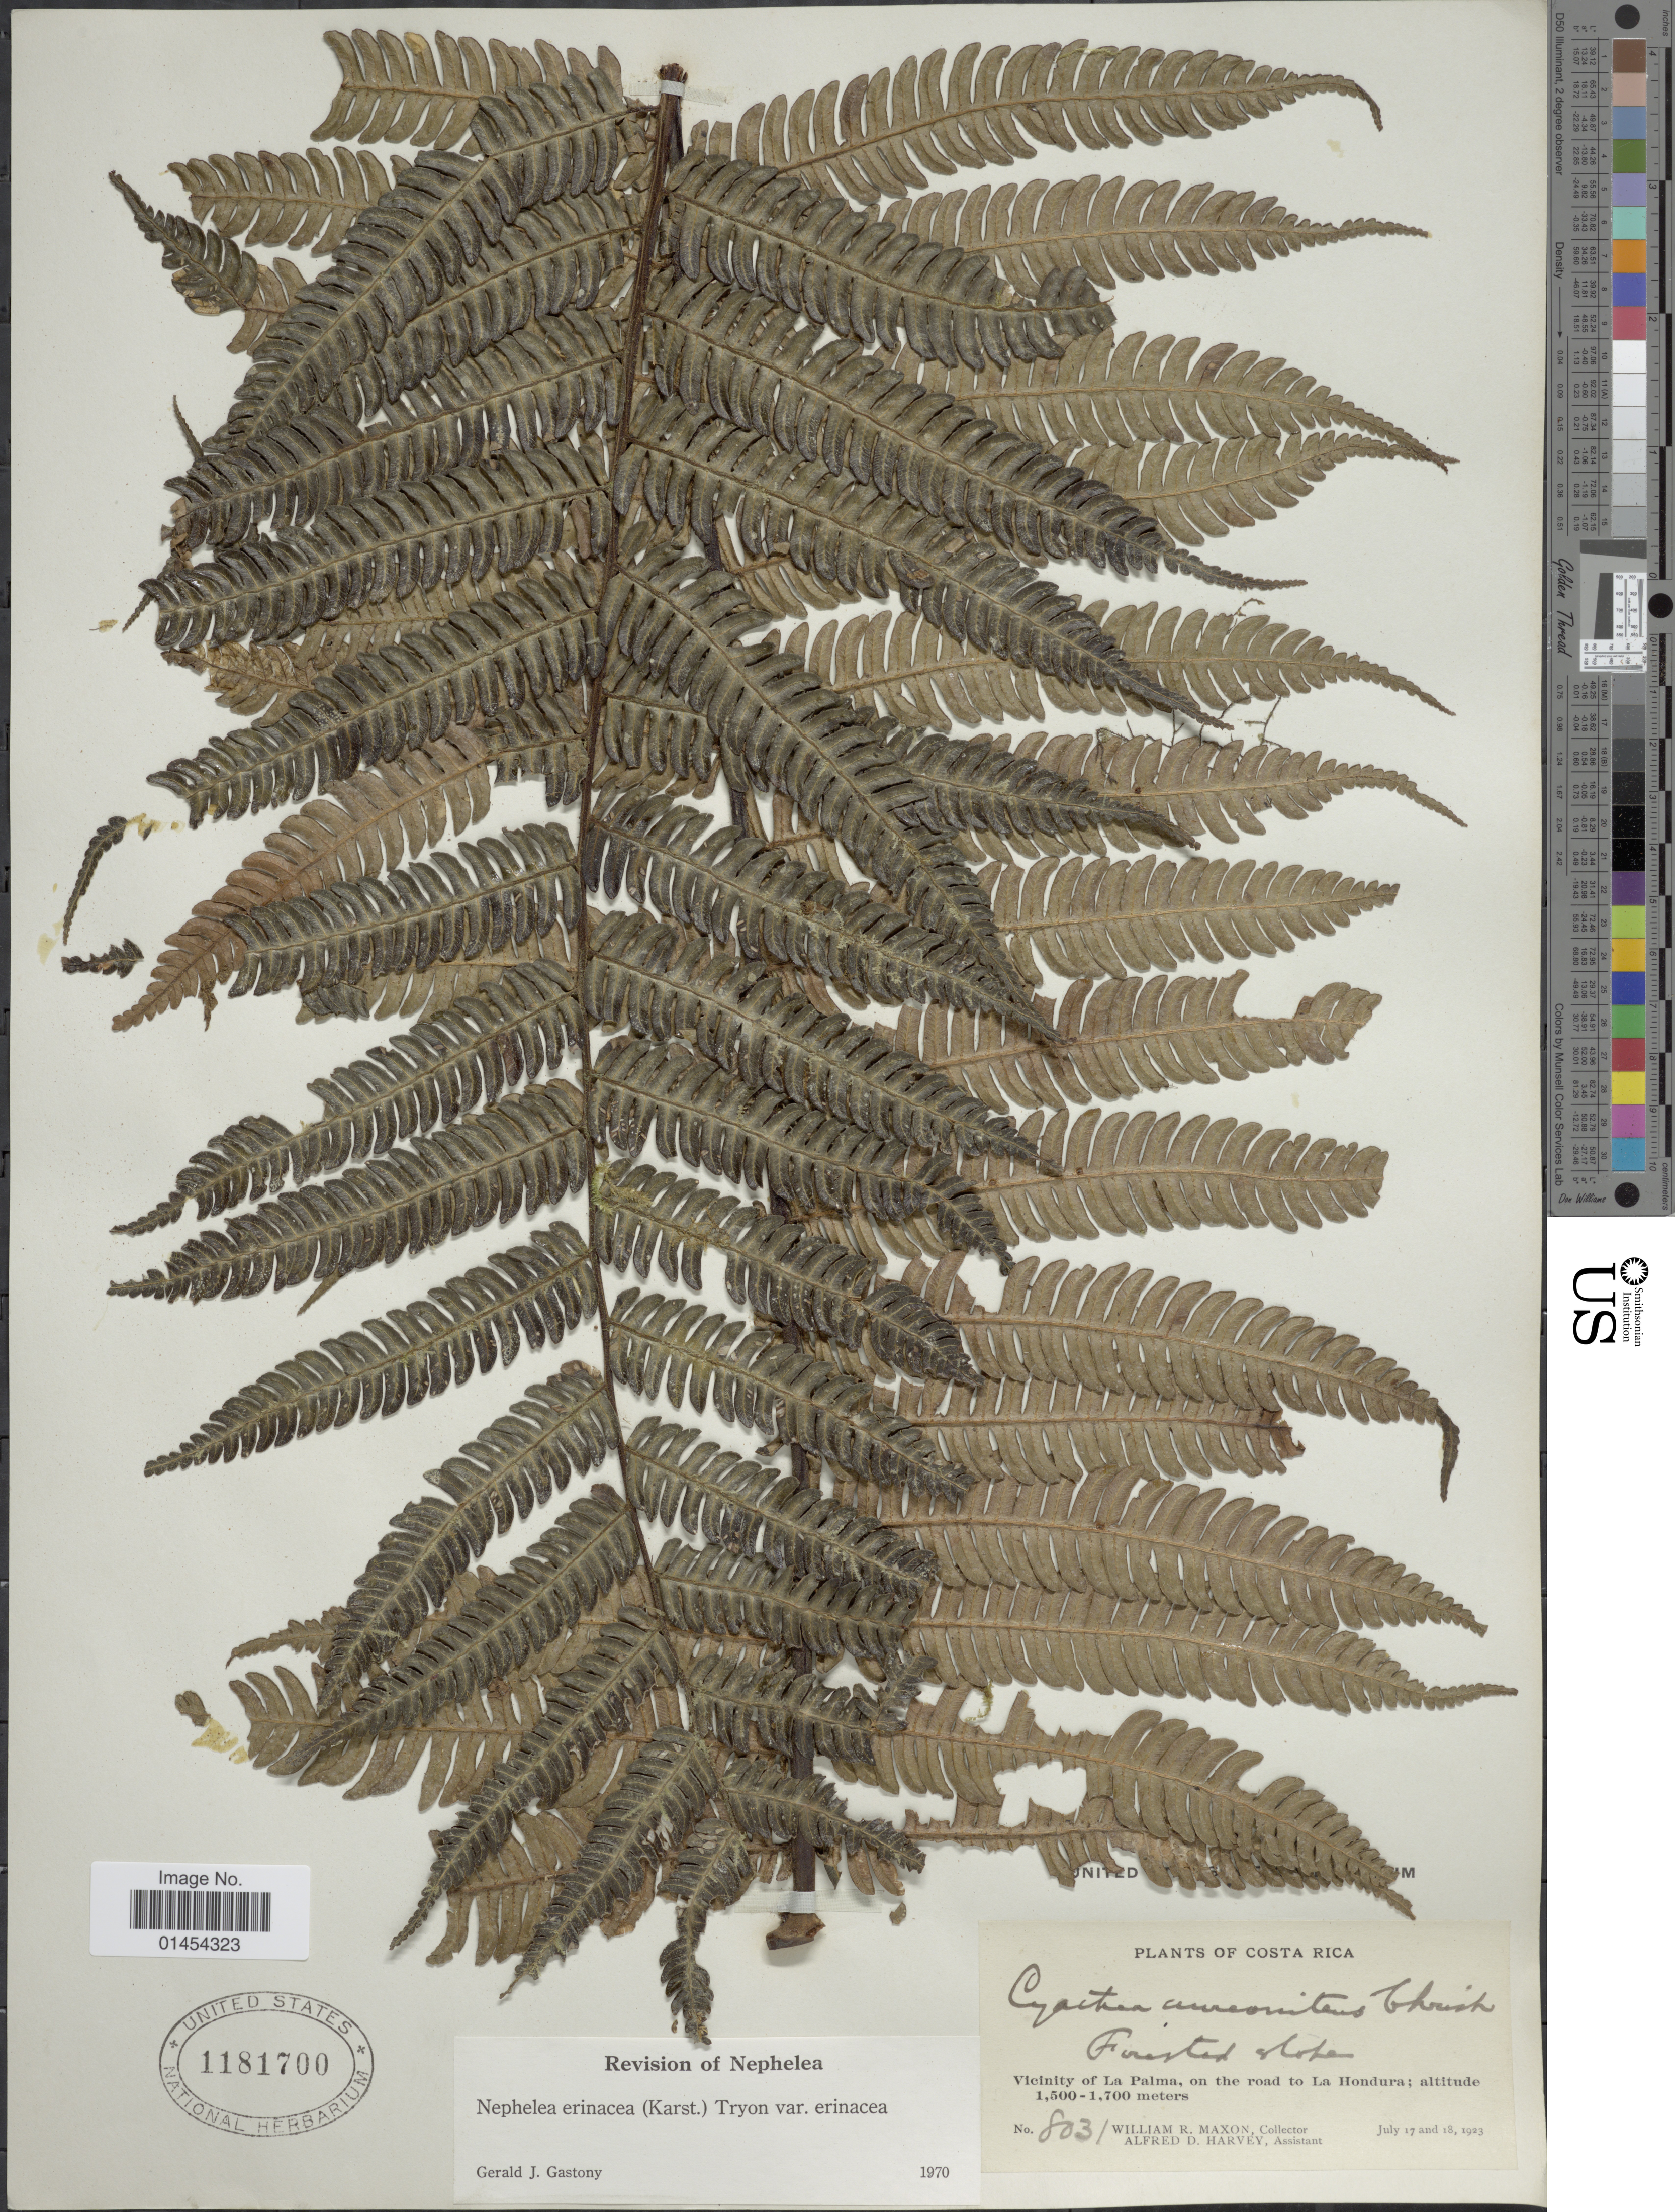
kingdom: Plantae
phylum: Tracheophyta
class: Polypodiopsida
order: Cyatheales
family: Cyatheaceae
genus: Alsophila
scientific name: Alsophila erinacea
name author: (H. Karst.) D.S. Conant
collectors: W. R. Maxon & A. D. Harvey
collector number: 8031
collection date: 1923-07-17/1923-07-18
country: Costa Rica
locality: Vicinity of La Palma, on the road to La Hondura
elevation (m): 1500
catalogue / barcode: US 1181700